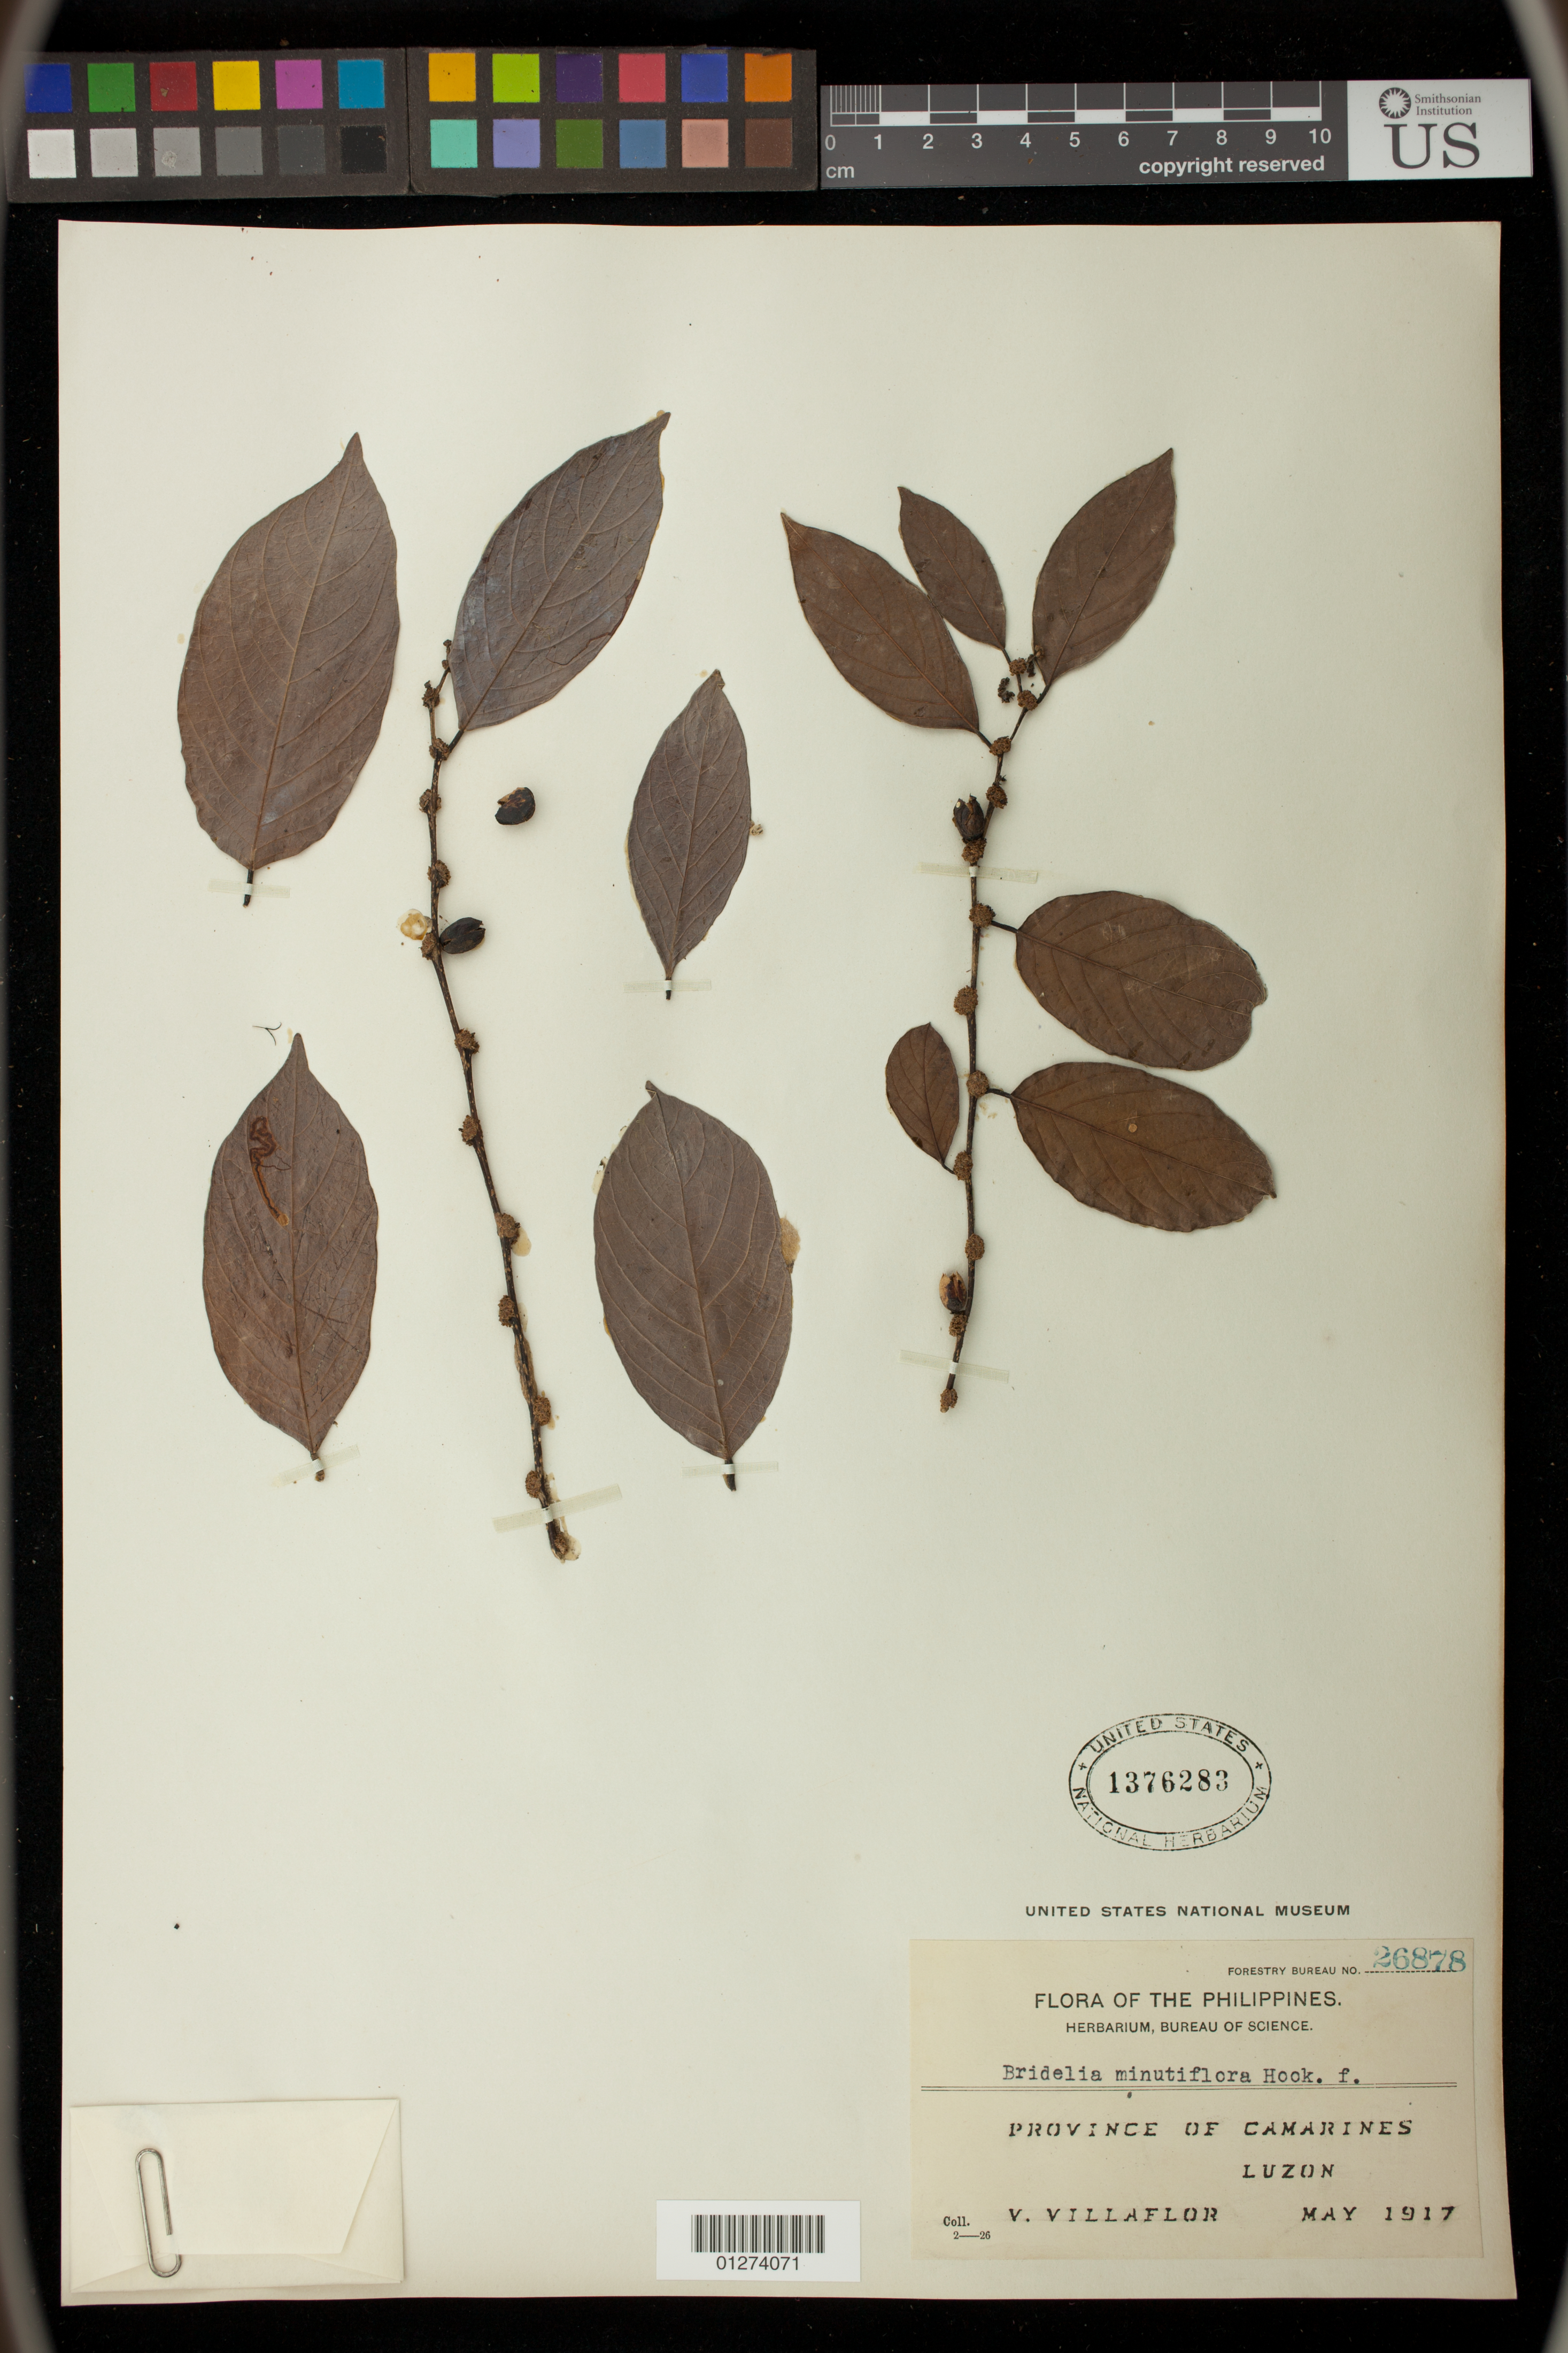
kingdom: Plantae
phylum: Tracheophyta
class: Magnoliopsida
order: Malpighiales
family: Phyllanthaceae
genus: Bridelia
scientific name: Bridelia insulana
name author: Hance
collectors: V. Villaflor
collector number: For. Bur. 26878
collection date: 1917-05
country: Philippines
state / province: Bicol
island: Luzon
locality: Province of Camarines, Luzon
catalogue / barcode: US 1376283